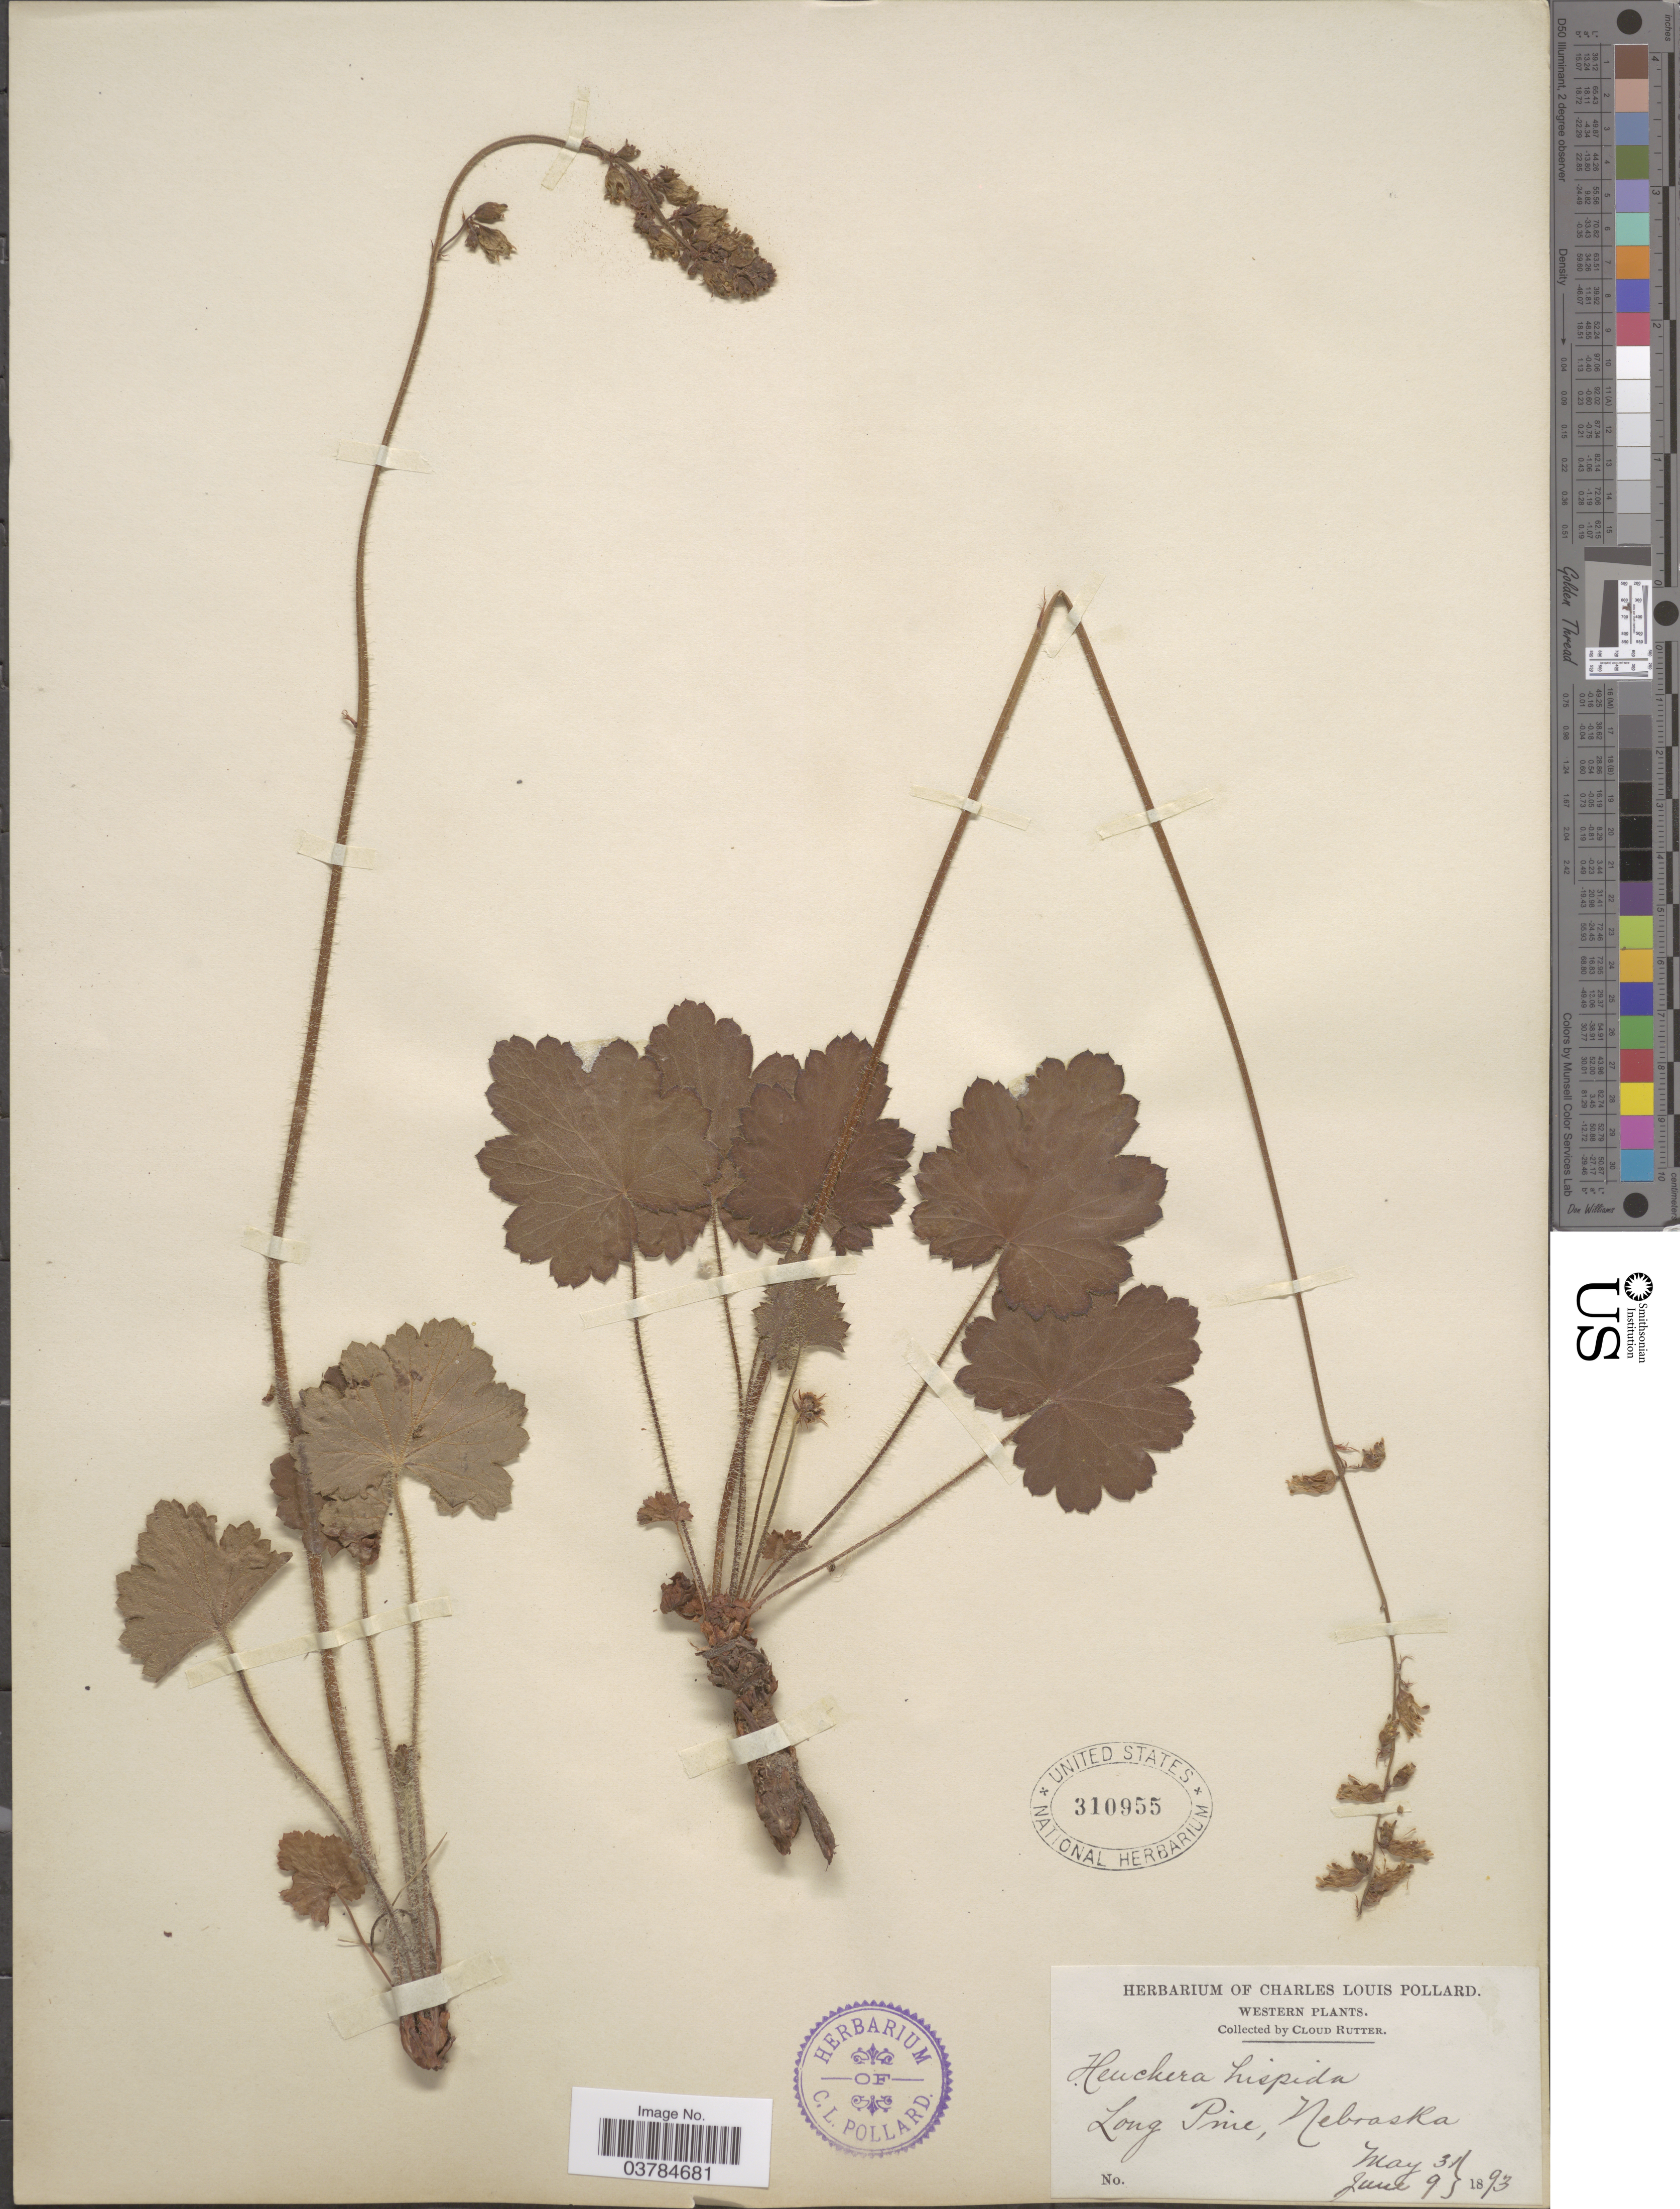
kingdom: Plantae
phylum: Tracheophyta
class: Magnoliopsida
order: Saxifragales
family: Saxifragaceae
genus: Heuchera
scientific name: Heuchera hispida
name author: Pursh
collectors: C. Rutter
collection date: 1893-05-31/1893-06-09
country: United States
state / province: Nebraska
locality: Western. Long Pine.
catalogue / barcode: US 310955